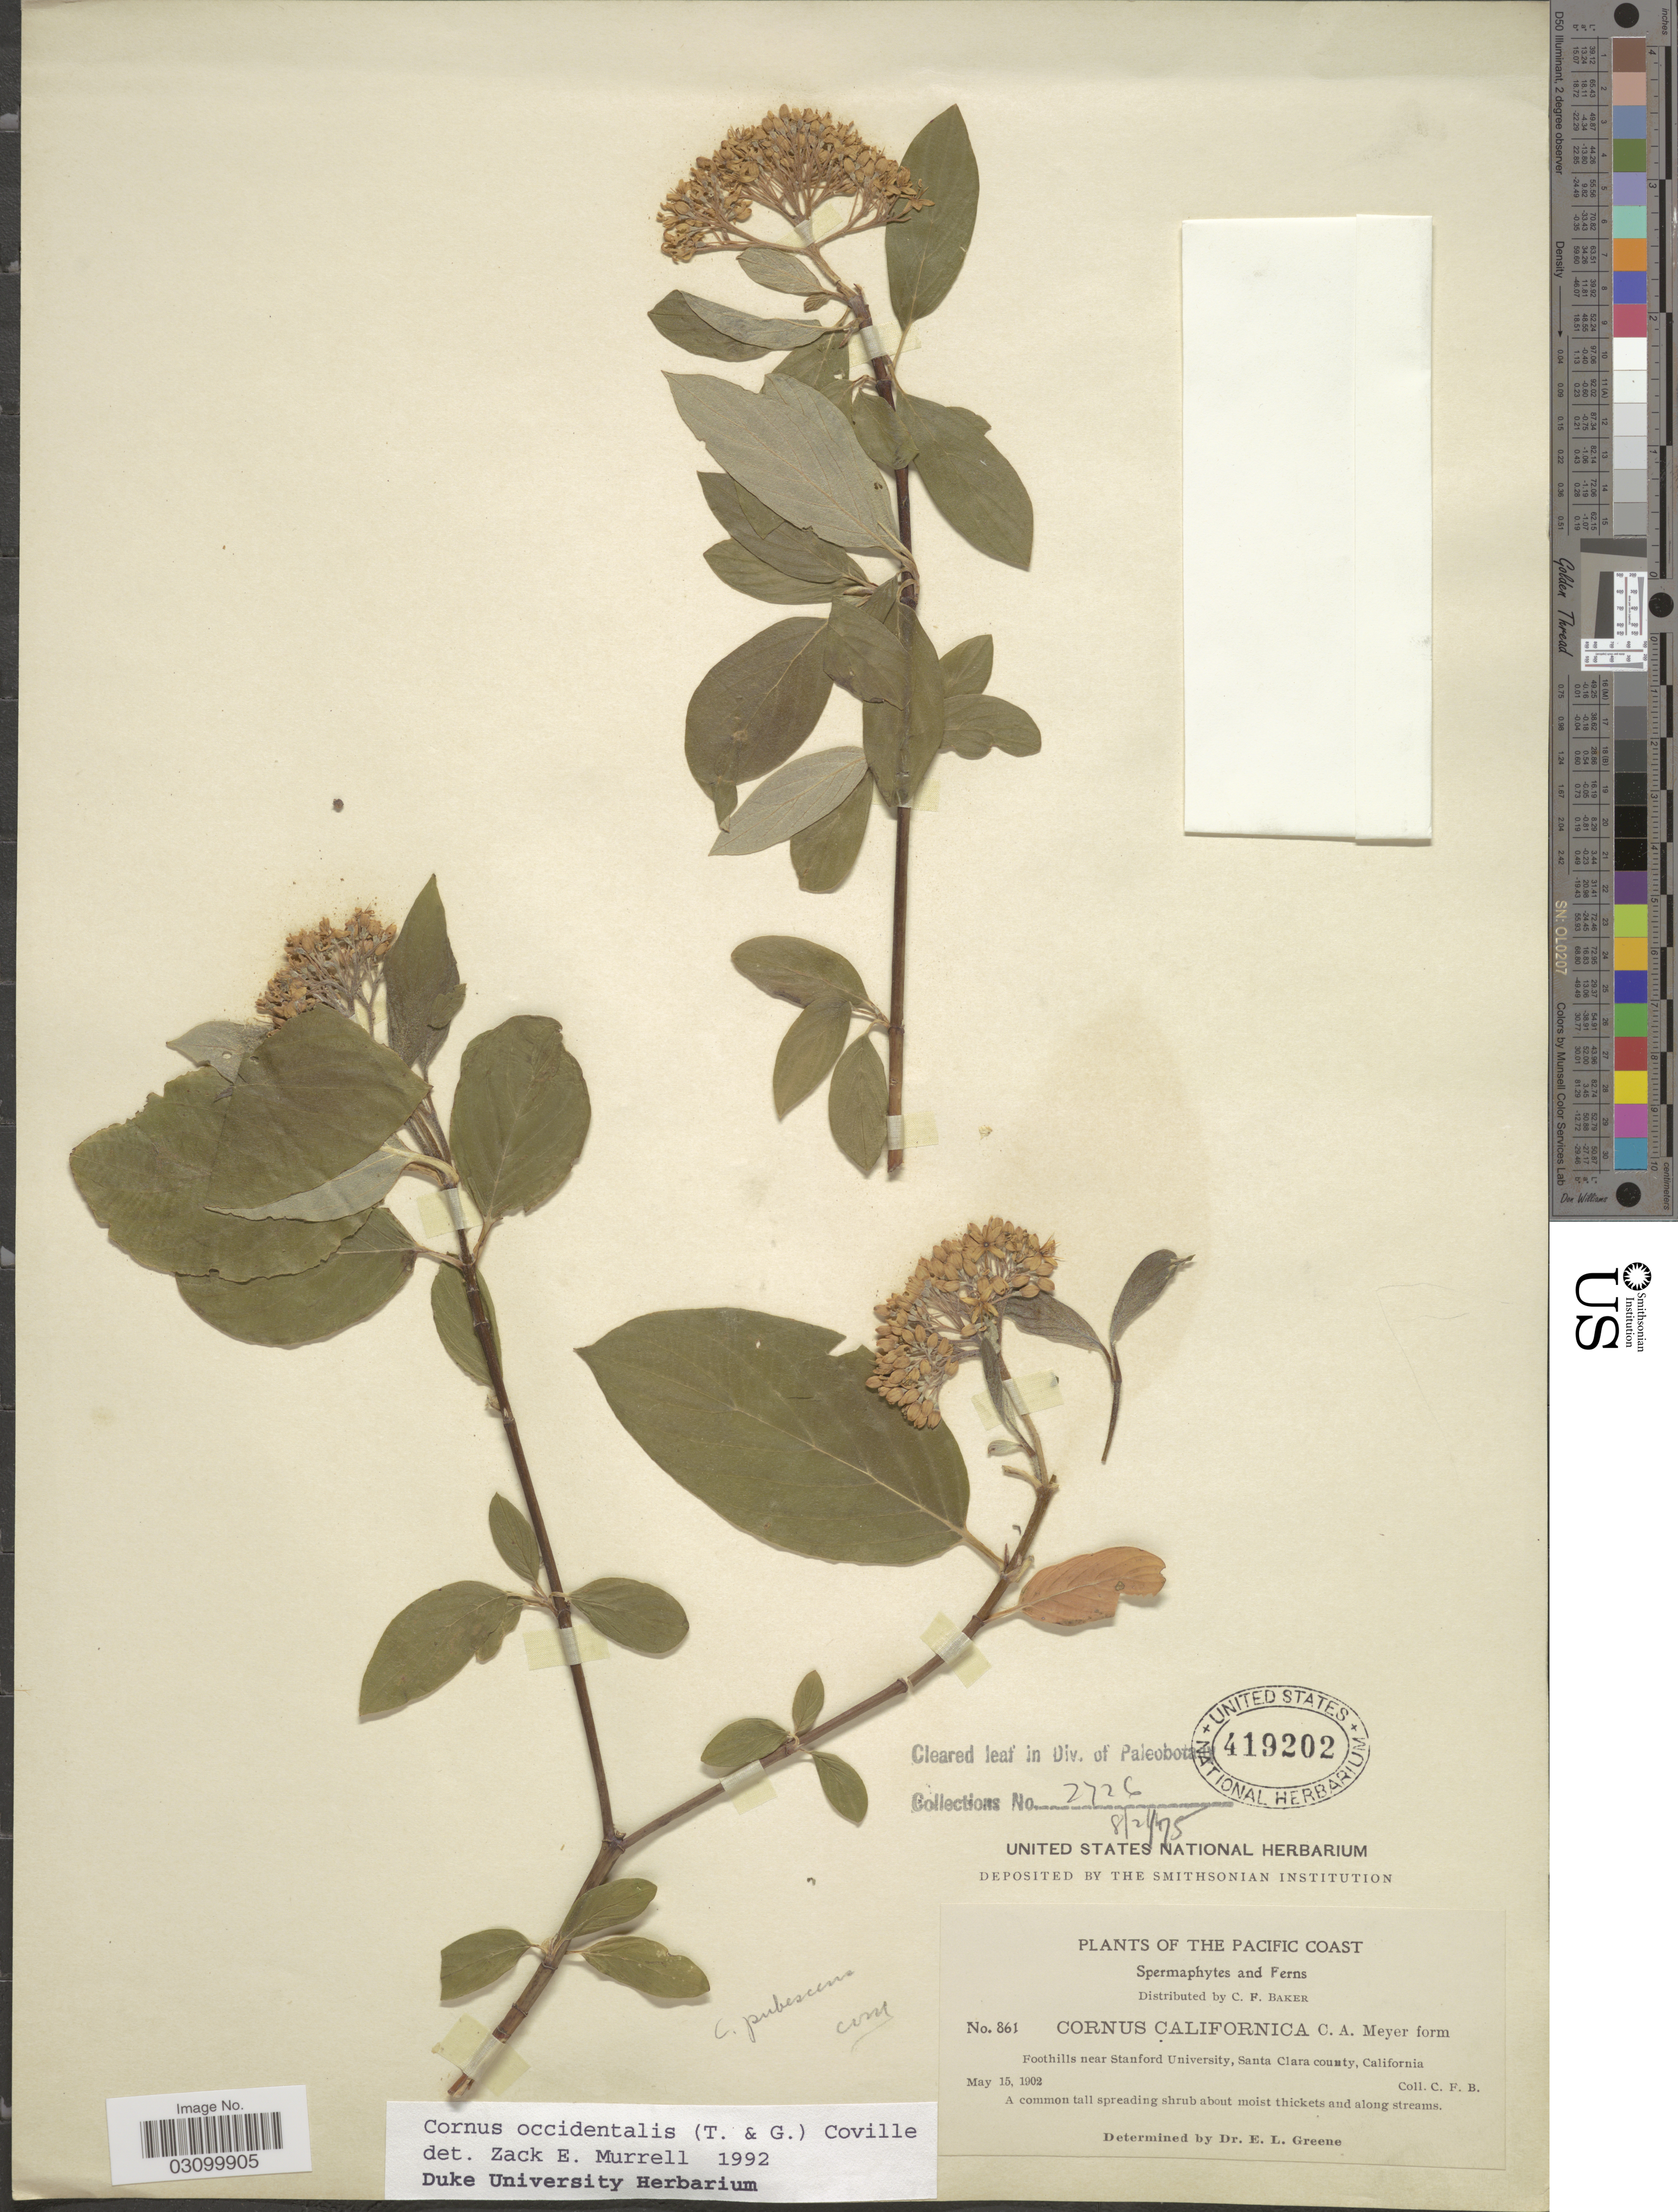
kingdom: Plantae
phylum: Tracheophyta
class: Magnoliopsida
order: Cornales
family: Cornaceae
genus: Cornus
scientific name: Cornus occidentalis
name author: (Torr. & A. Gray) Coville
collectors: C. F. Baker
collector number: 861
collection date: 1902-05-15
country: United States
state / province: California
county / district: Santa Clara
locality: Pacific Coast. Foothills near Stanford University, Santa Clara county.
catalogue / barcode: US 419202